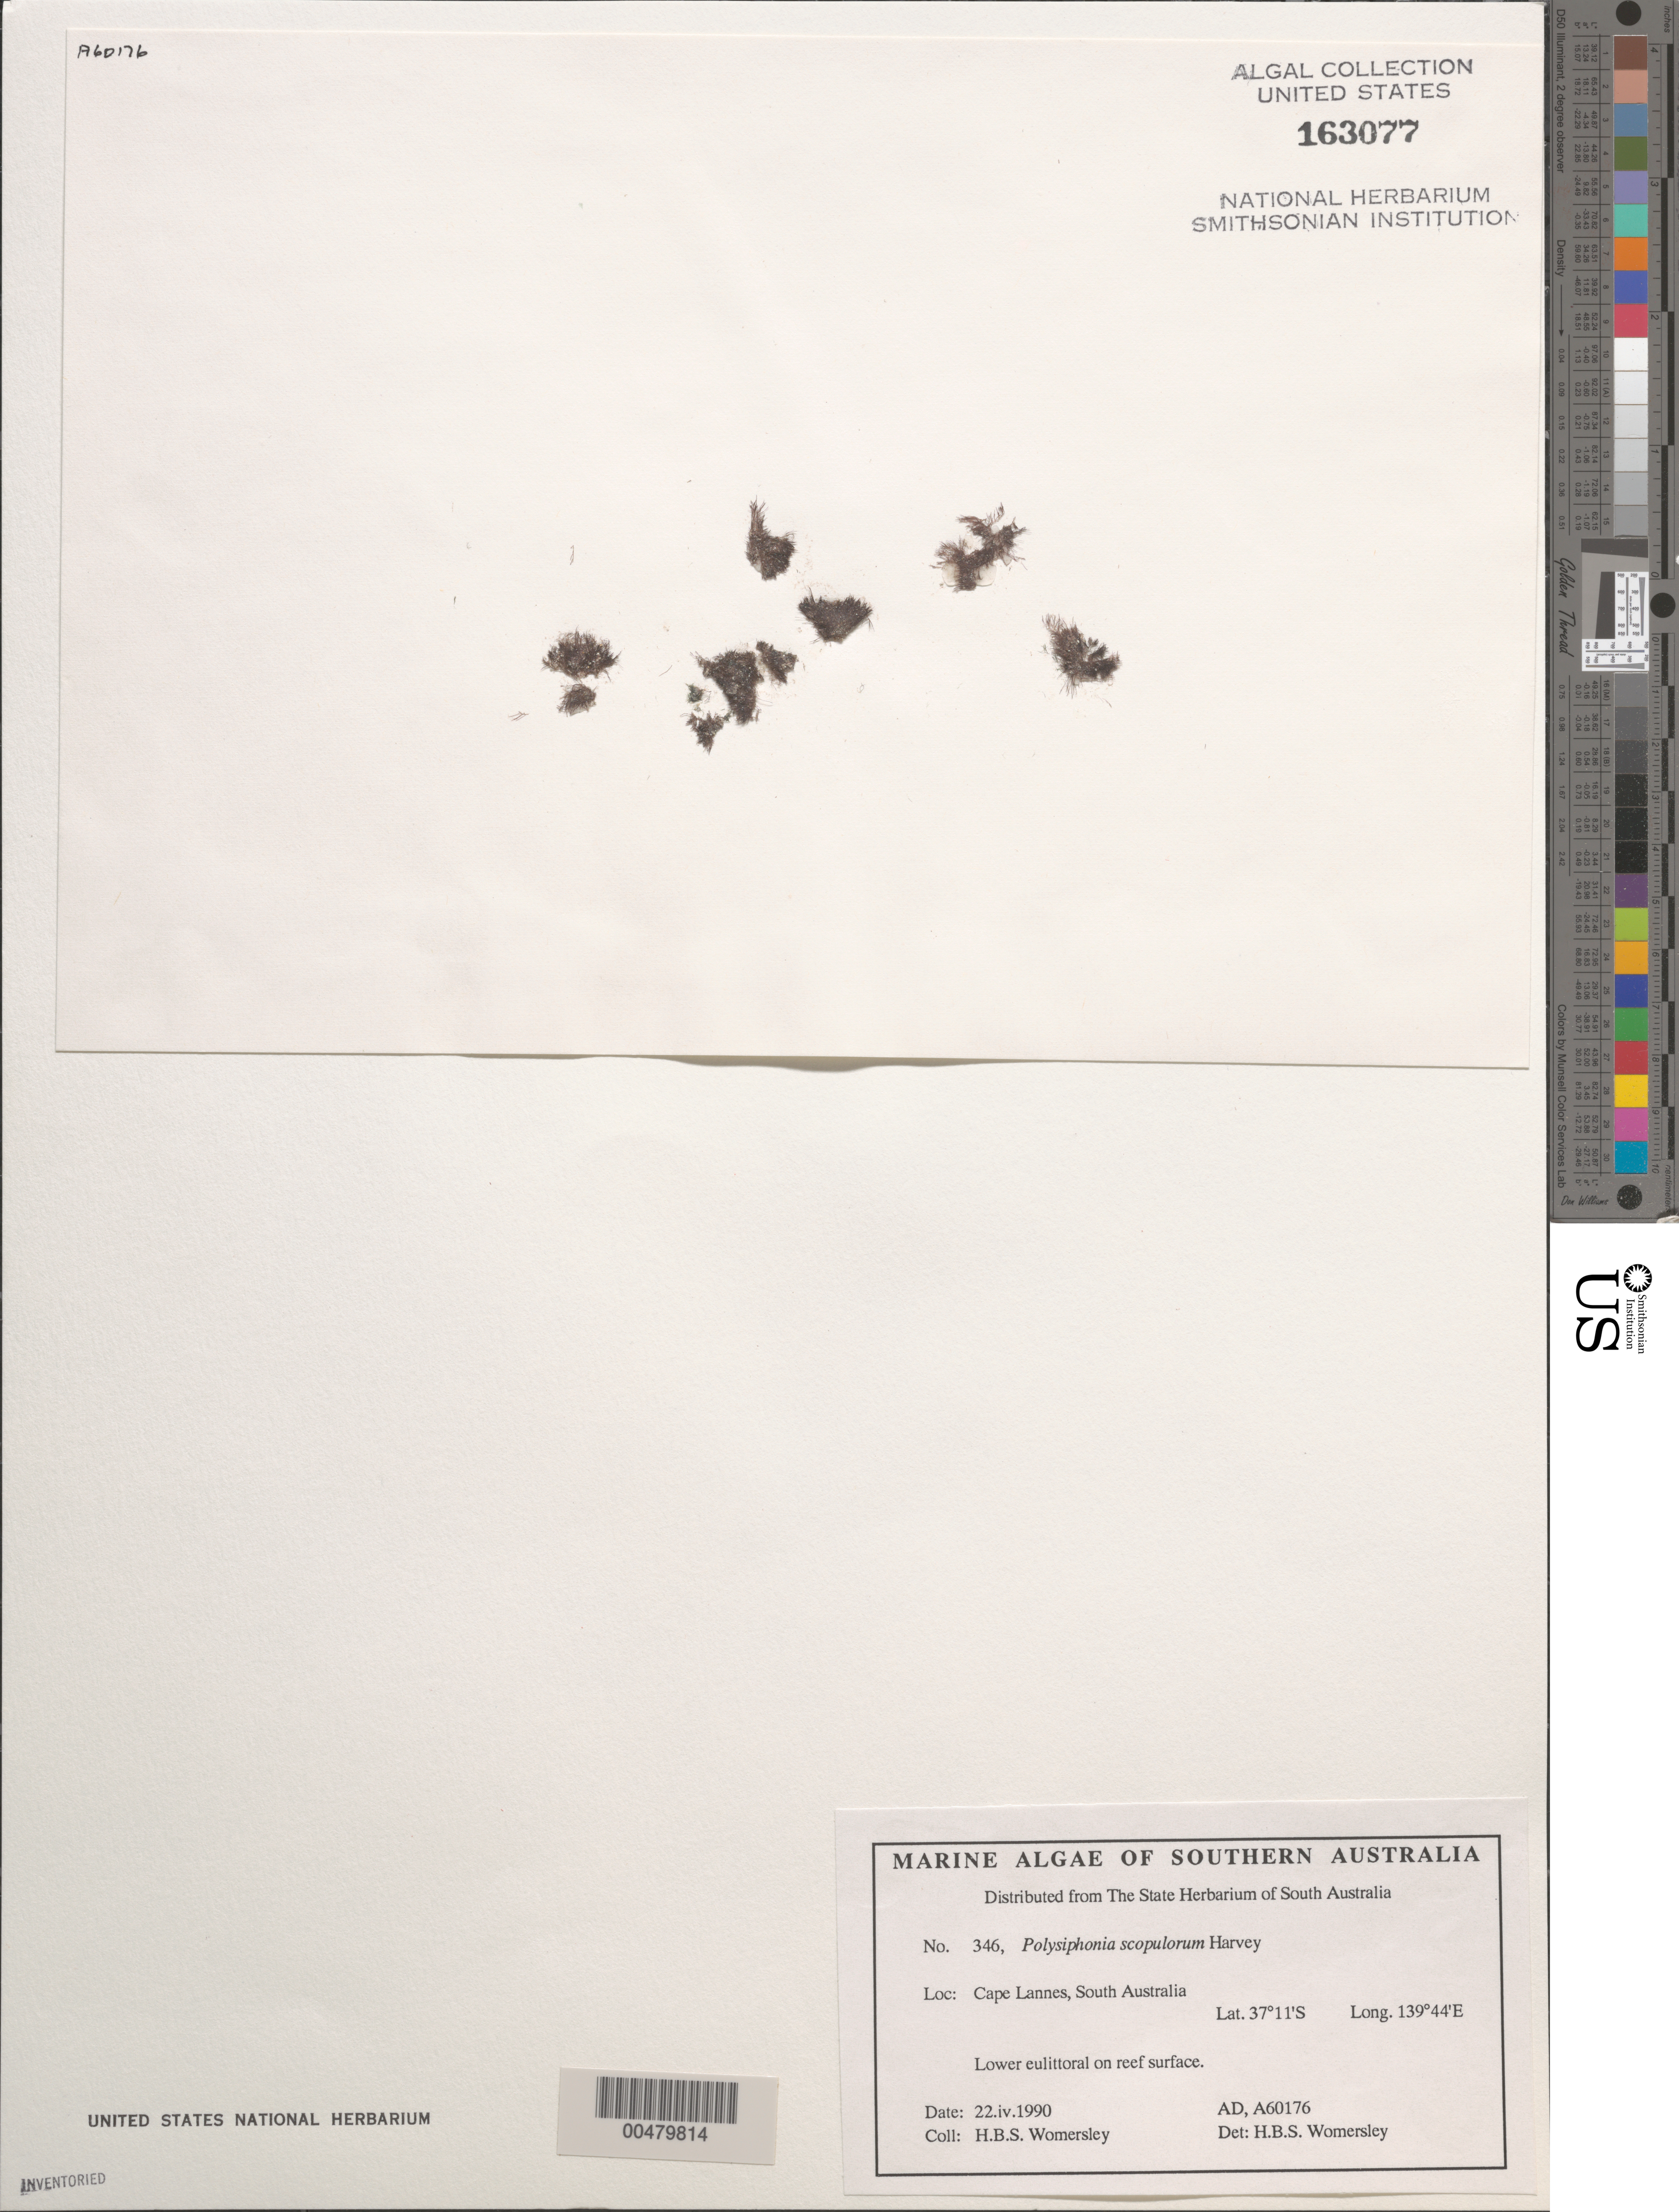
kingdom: Plantae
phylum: Rhodophyta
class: Florideophyceae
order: Ceramiales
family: Rhodomelaceae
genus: Polysiphonia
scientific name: Polysiphonia scopulorum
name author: Harv.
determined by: Womersley, H. B. S.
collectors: H. B. S. Womersley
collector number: Ad A60176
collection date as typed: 22 Apr 1990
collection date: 1990-04-22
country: Australia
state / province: South Australia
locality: Cape lannes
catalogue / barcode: US 163077